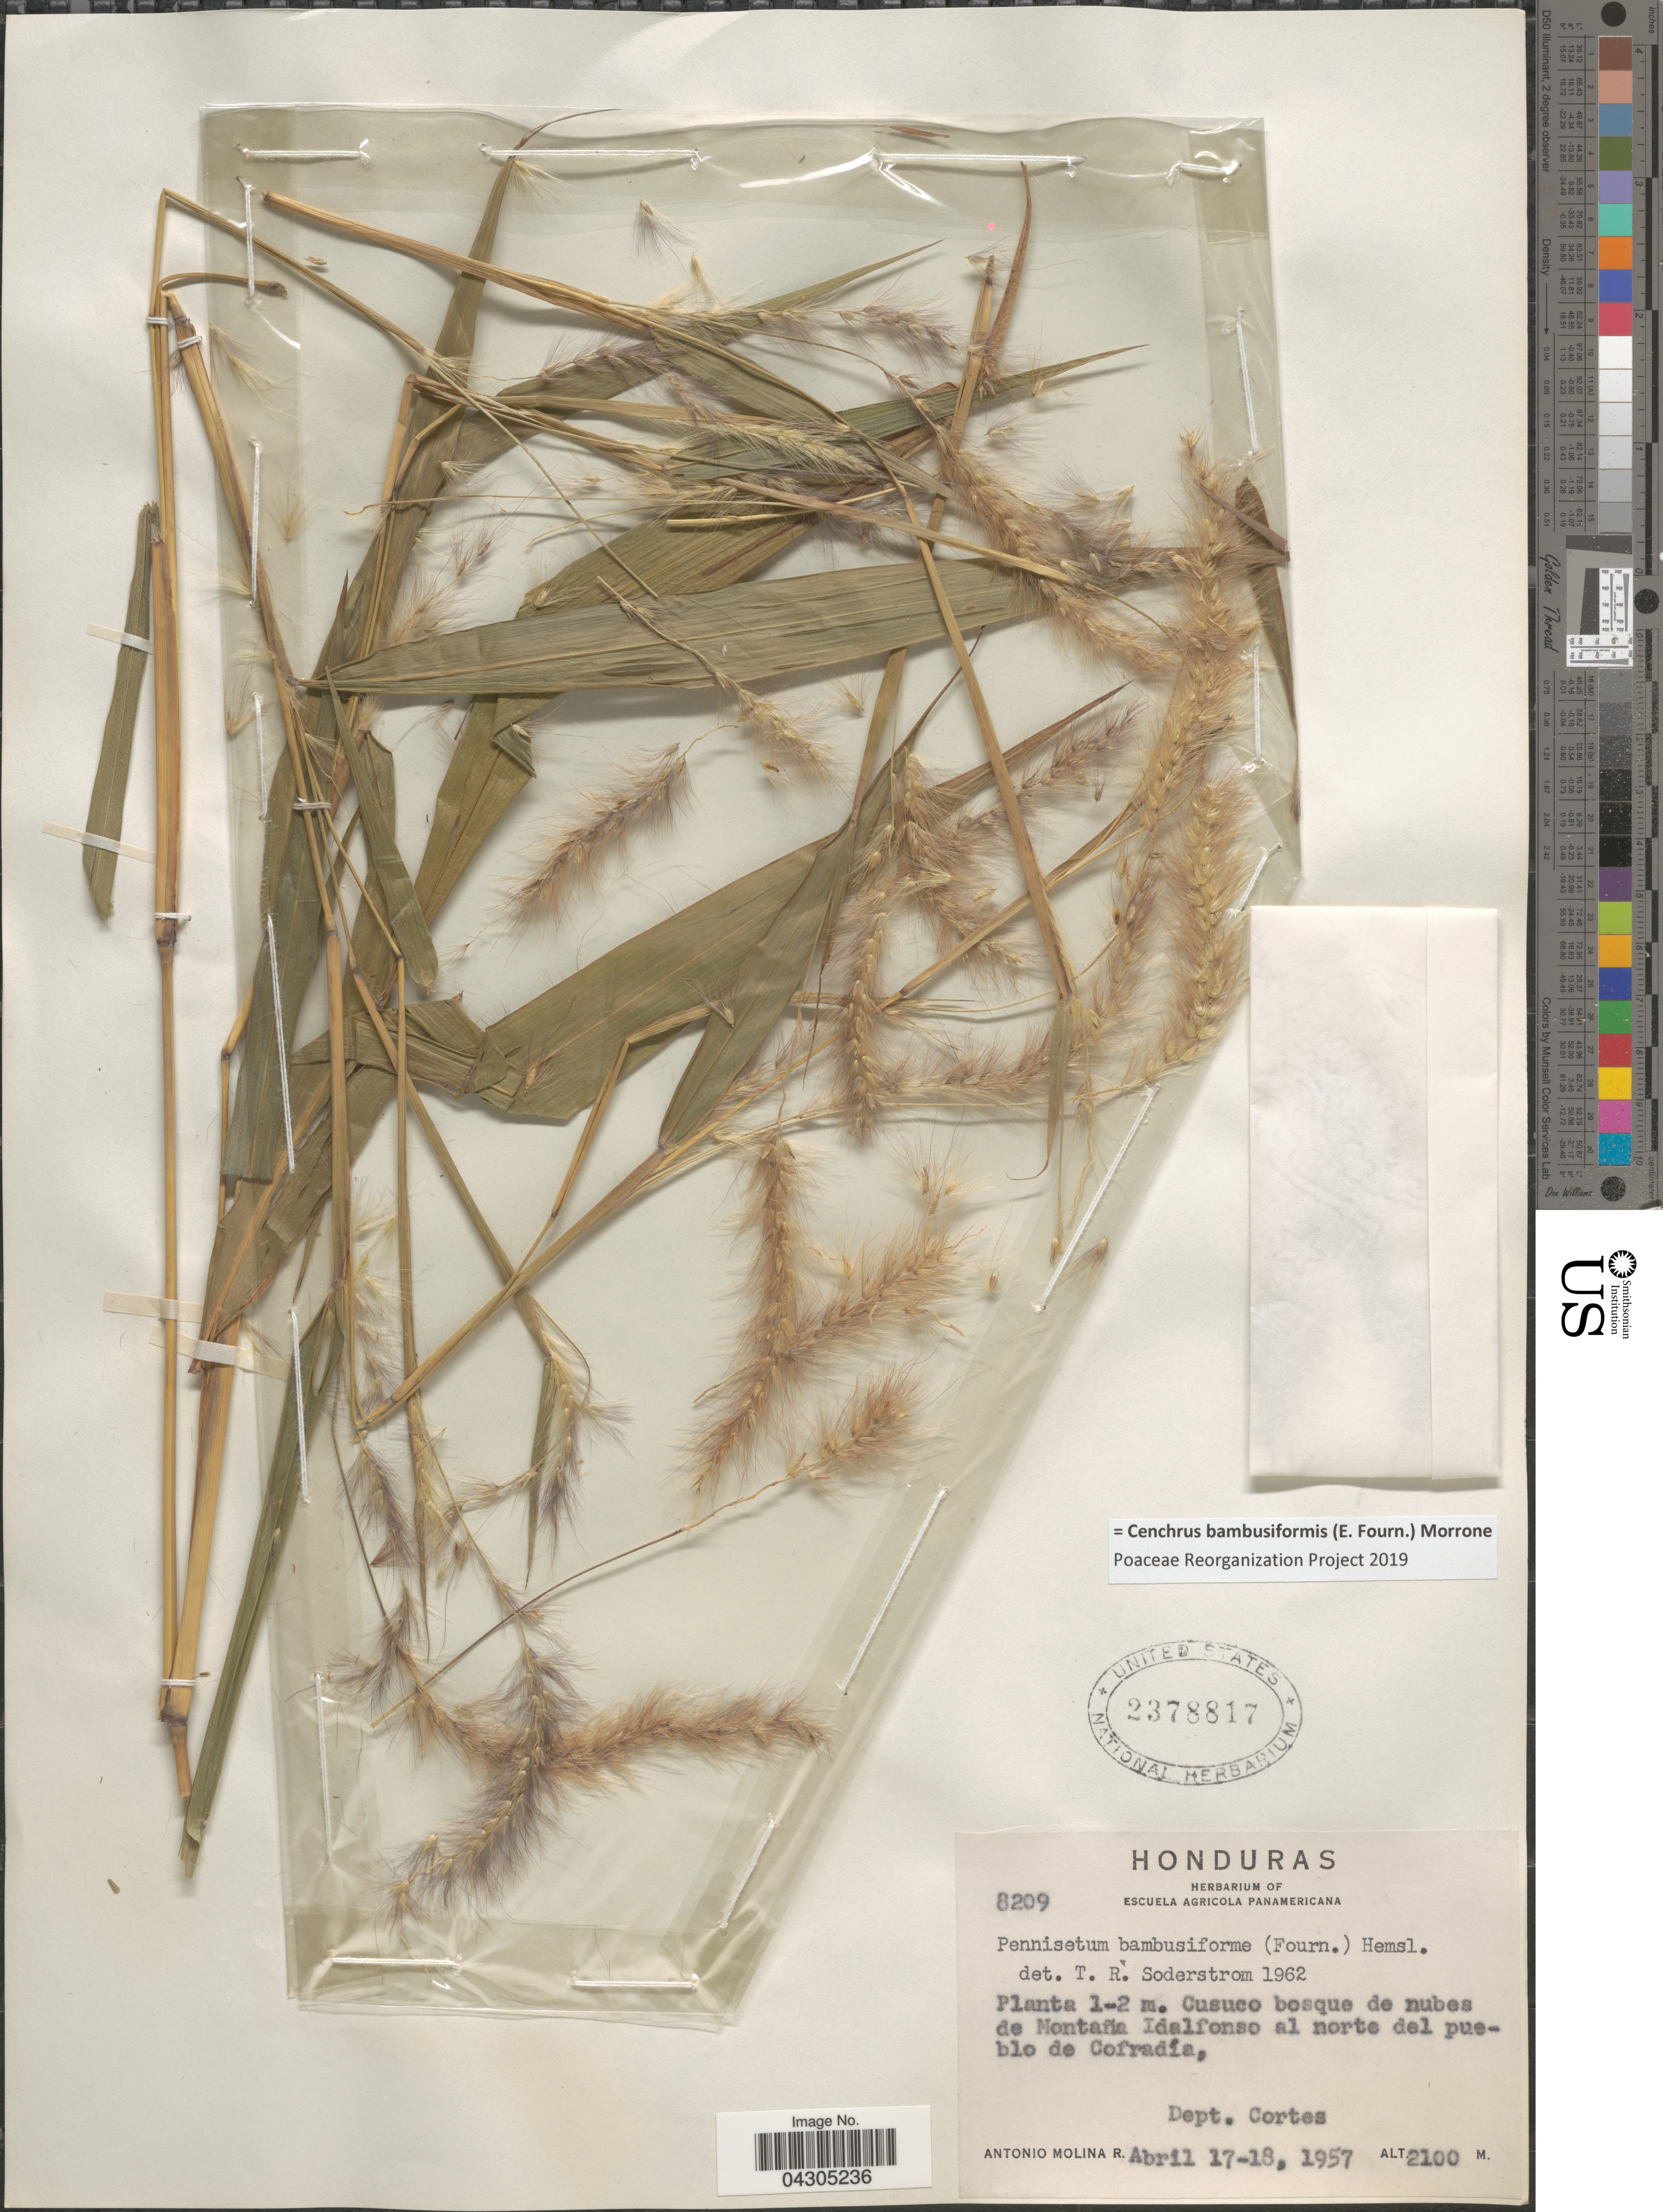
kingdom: Plantae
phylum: Tracheophyta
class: Liliopsida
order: Poales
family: Poaceae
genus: Cenchrus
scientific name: Cenchrus bambusiformis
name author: (E. Fourn.) Morrone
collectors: A. Molina R.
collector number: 8209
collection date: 1957-04-17/1957-04-18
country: Honduras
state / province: Cortes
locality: Cusuco bosque de nubes de Montaña Idalfonso al norte del pueblo de Cofradía, Dept. Cortes.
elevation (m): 2100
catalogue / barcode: US 2378817